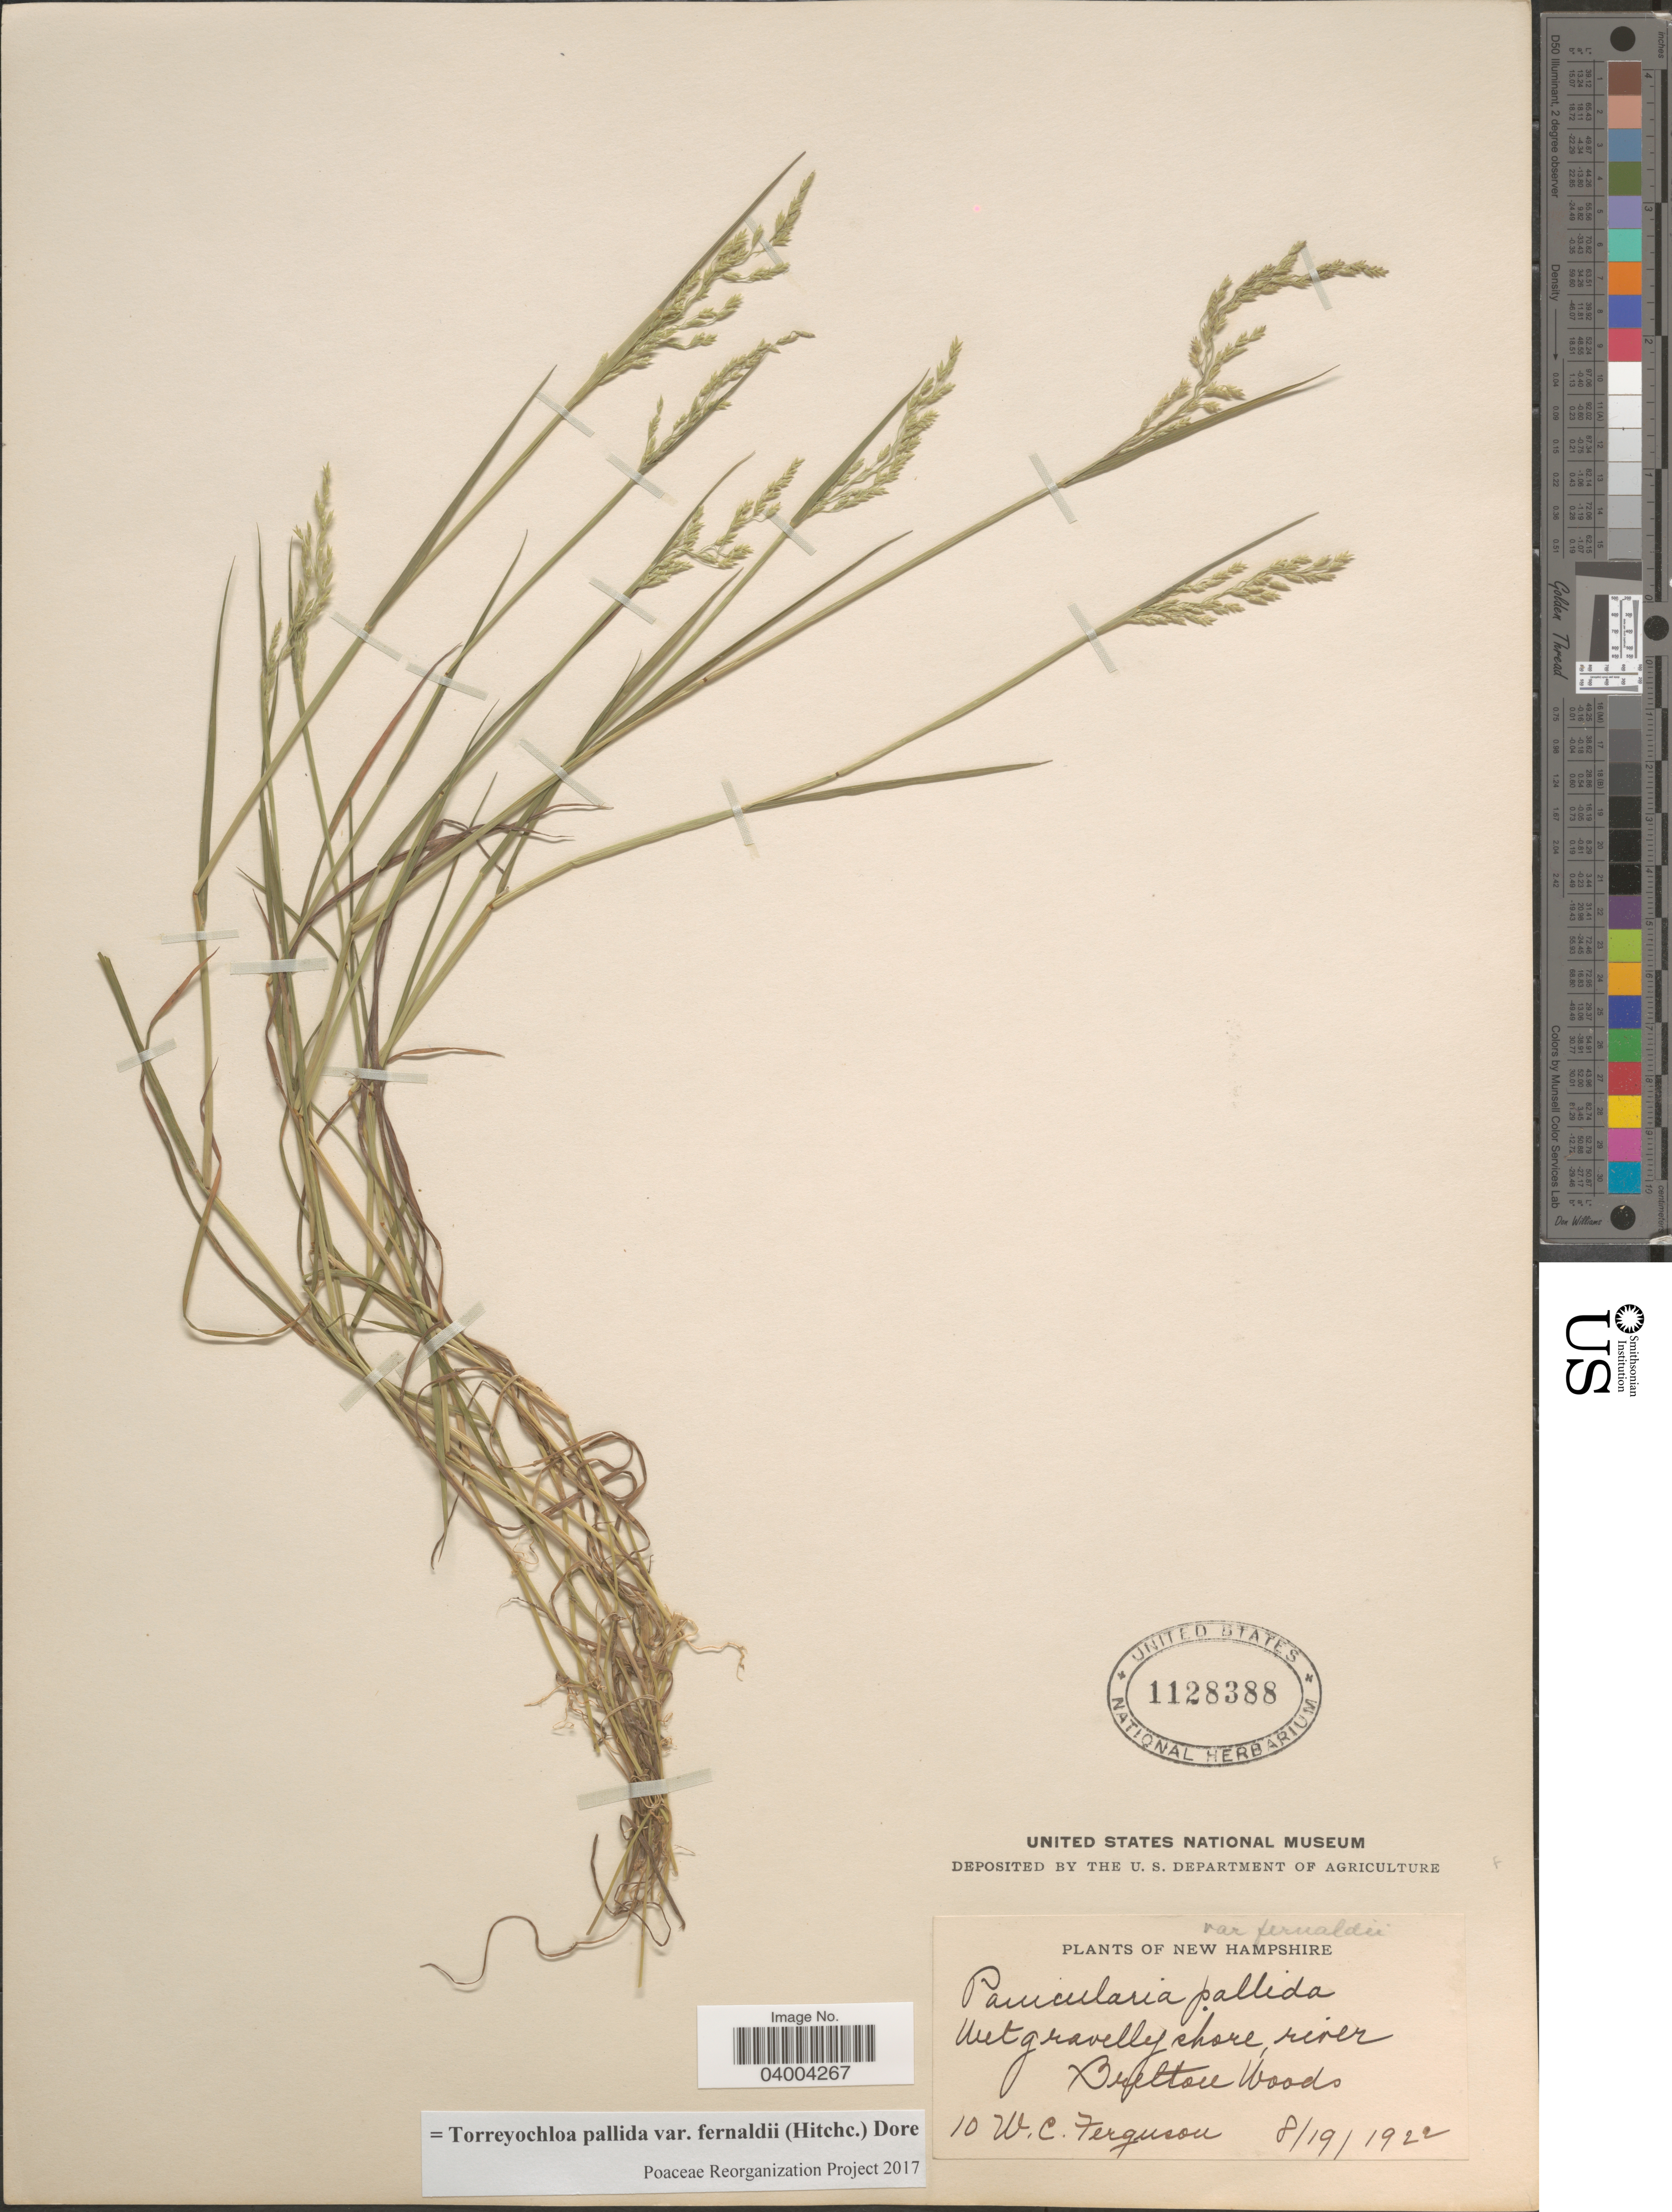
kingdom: Plantae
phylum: Tracheophyta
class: Liliopsida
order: Poales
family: Poaceae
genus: Torreyochloa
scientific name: Torreyochloa pallida var. fernaldii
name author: (Hitchc.) Dore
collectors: W. Ferguson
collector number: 10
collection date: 1922-08-19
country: United States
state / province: New Hampshire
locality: Wet gravelly shore, river. Bretton Woods.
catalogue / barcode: US 1128388